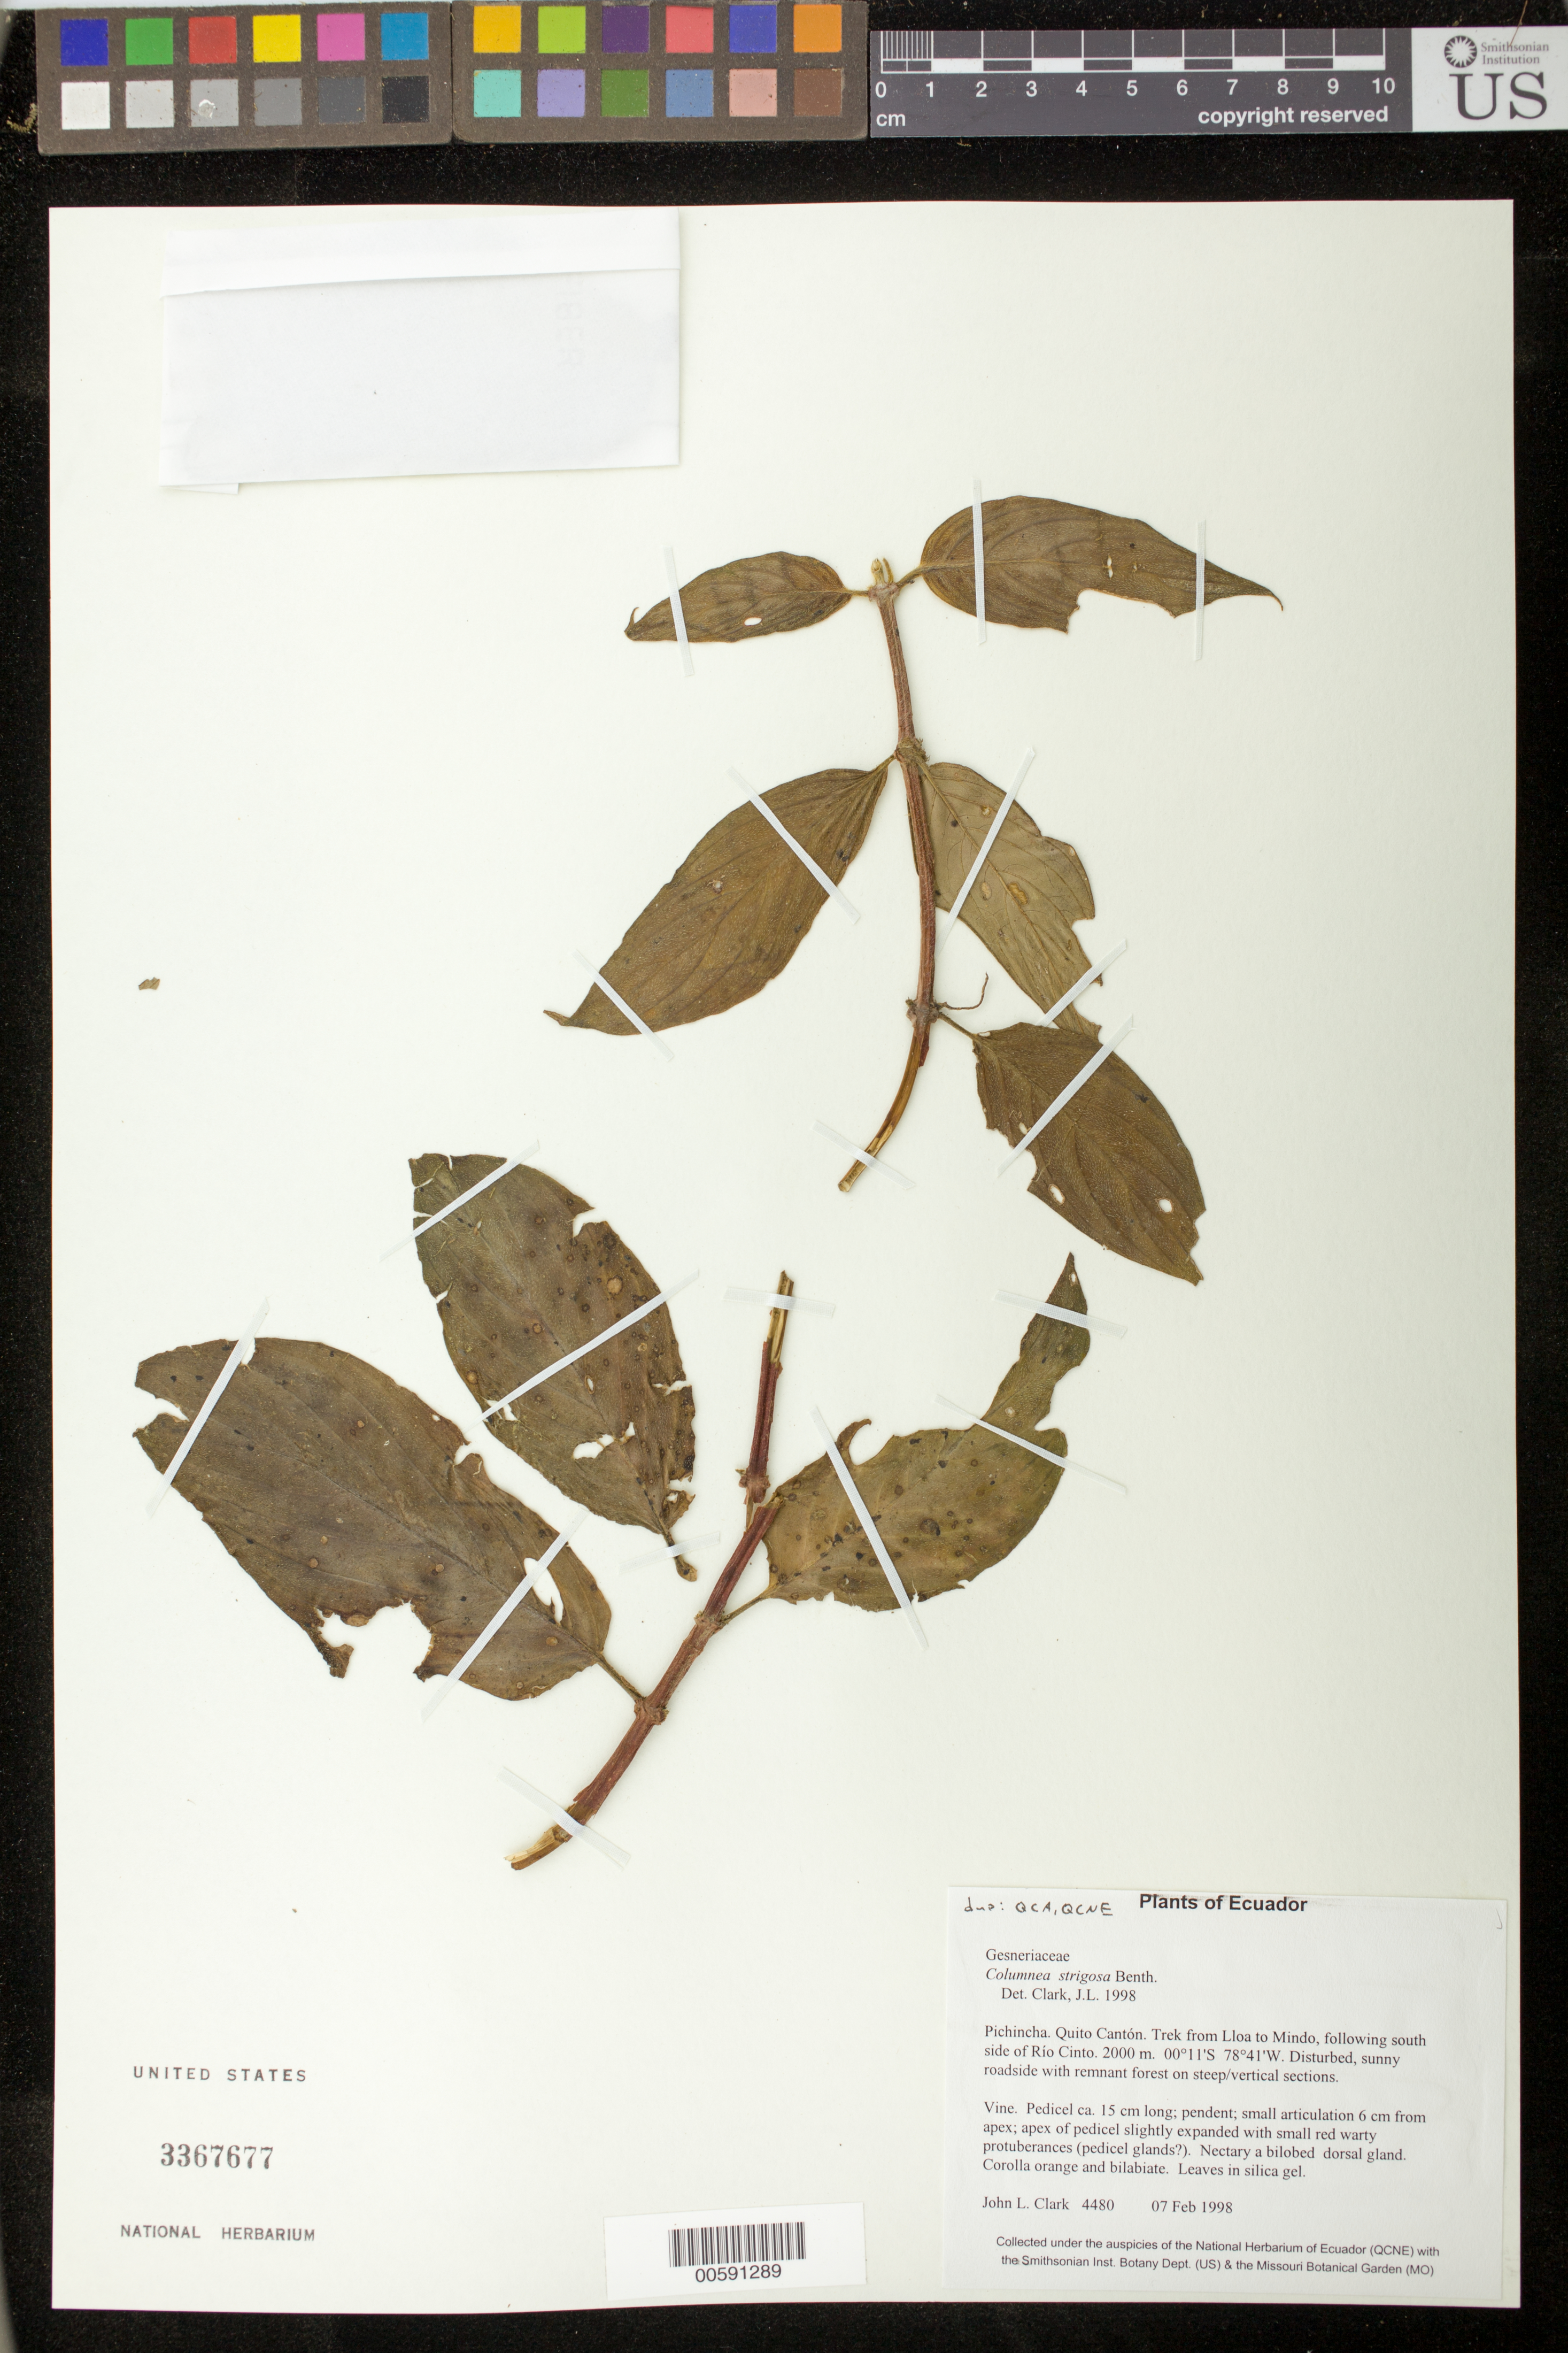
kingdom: Plantae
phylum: Tracheophyta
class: Magnoliopsida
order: Lamiales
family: Gesneriaceae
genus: Columnea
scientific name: Columnea strigosa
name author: Benth.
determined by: Clark, J. L., (SEL), The Marie Selby Botanical Garden (UNITED STATES)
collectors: J. L. Clark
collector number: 4480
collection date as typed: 07 Feb 1998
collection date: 1998-02-07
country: Ecuador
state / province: Pichincha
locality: Quito Cantón. Trek from Lloa to Mindo, following south side of Río Cinto.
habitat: Disturbed, sunny roadside with remnant forest on steep/vertical sections.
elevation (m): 2000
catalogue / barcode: US 3367677